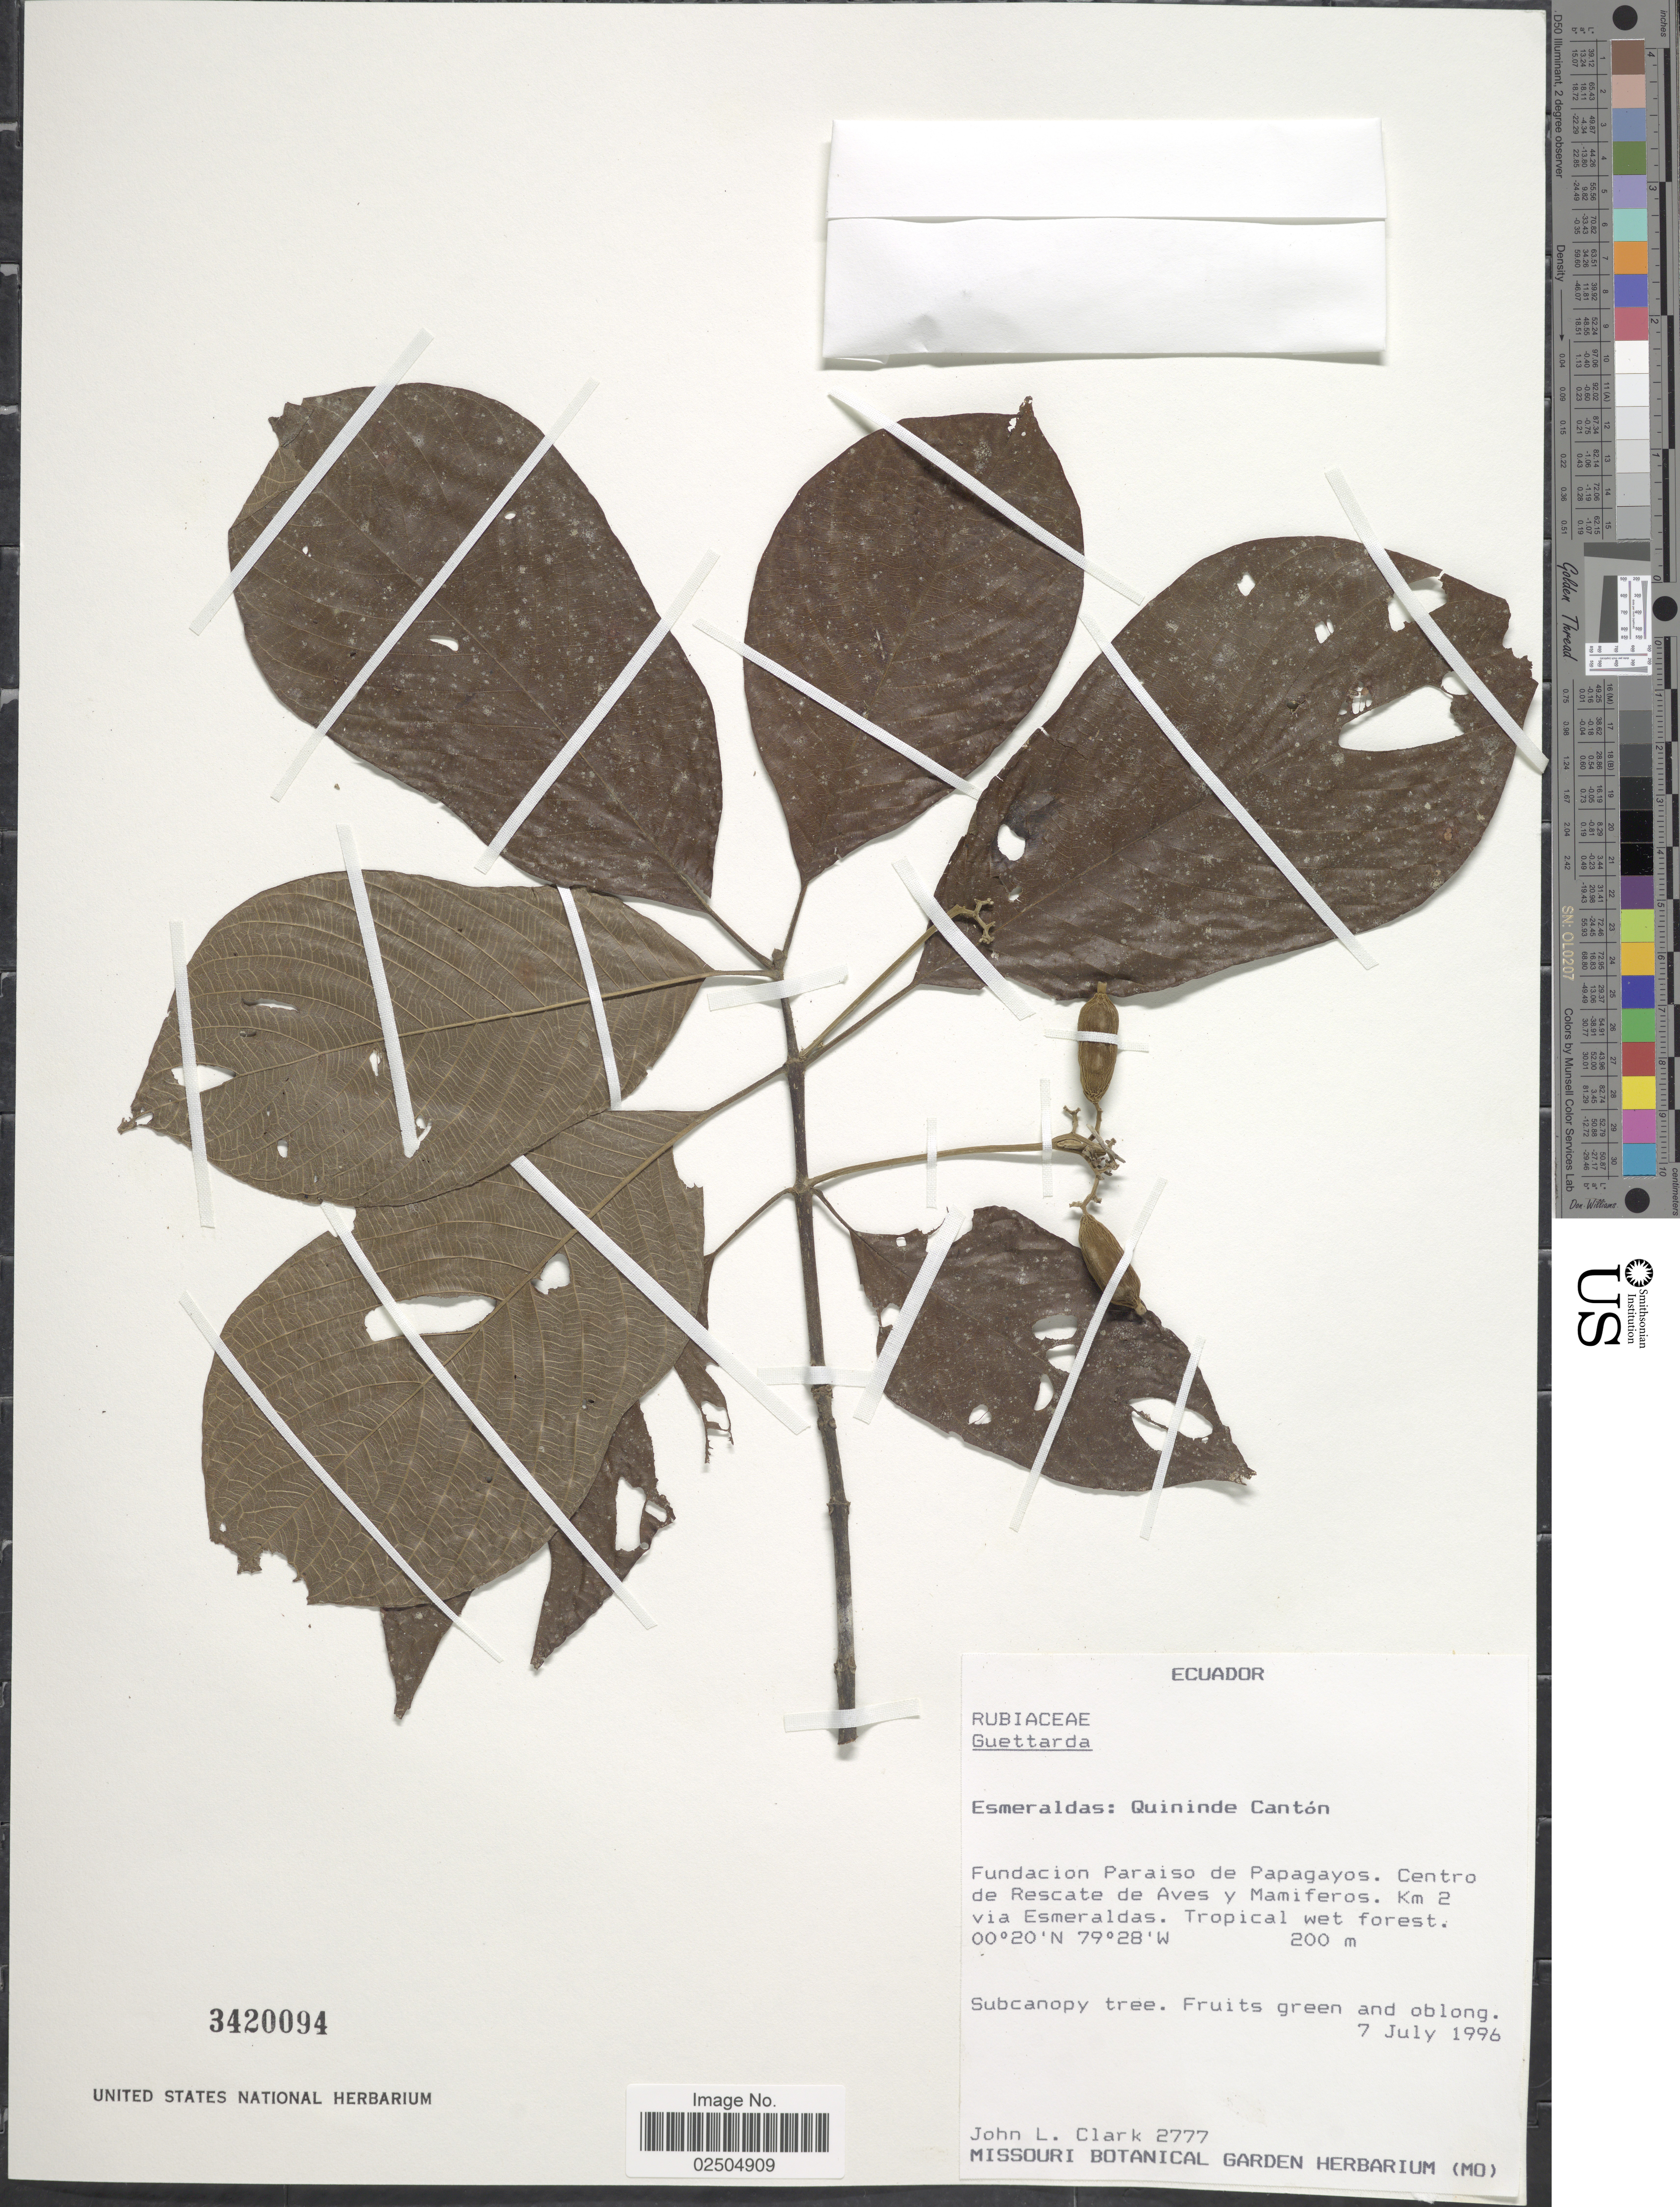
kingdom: Plantae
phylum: Tracheophyta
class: Magnoliopsida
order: Gentianales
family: Rubiaceae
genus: Guettarda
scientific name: Guettarda sp.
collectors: J. L. Clark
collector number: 2777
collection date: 1996-07-07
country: Ecuador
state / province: Esmeraldas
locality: Esmeraldas: Quininde Canton, Fundacion Paraiso de Rescate deAves y Mamiferos, Km 2 via Esmeraldas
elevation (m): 200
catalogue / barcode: US 3420094